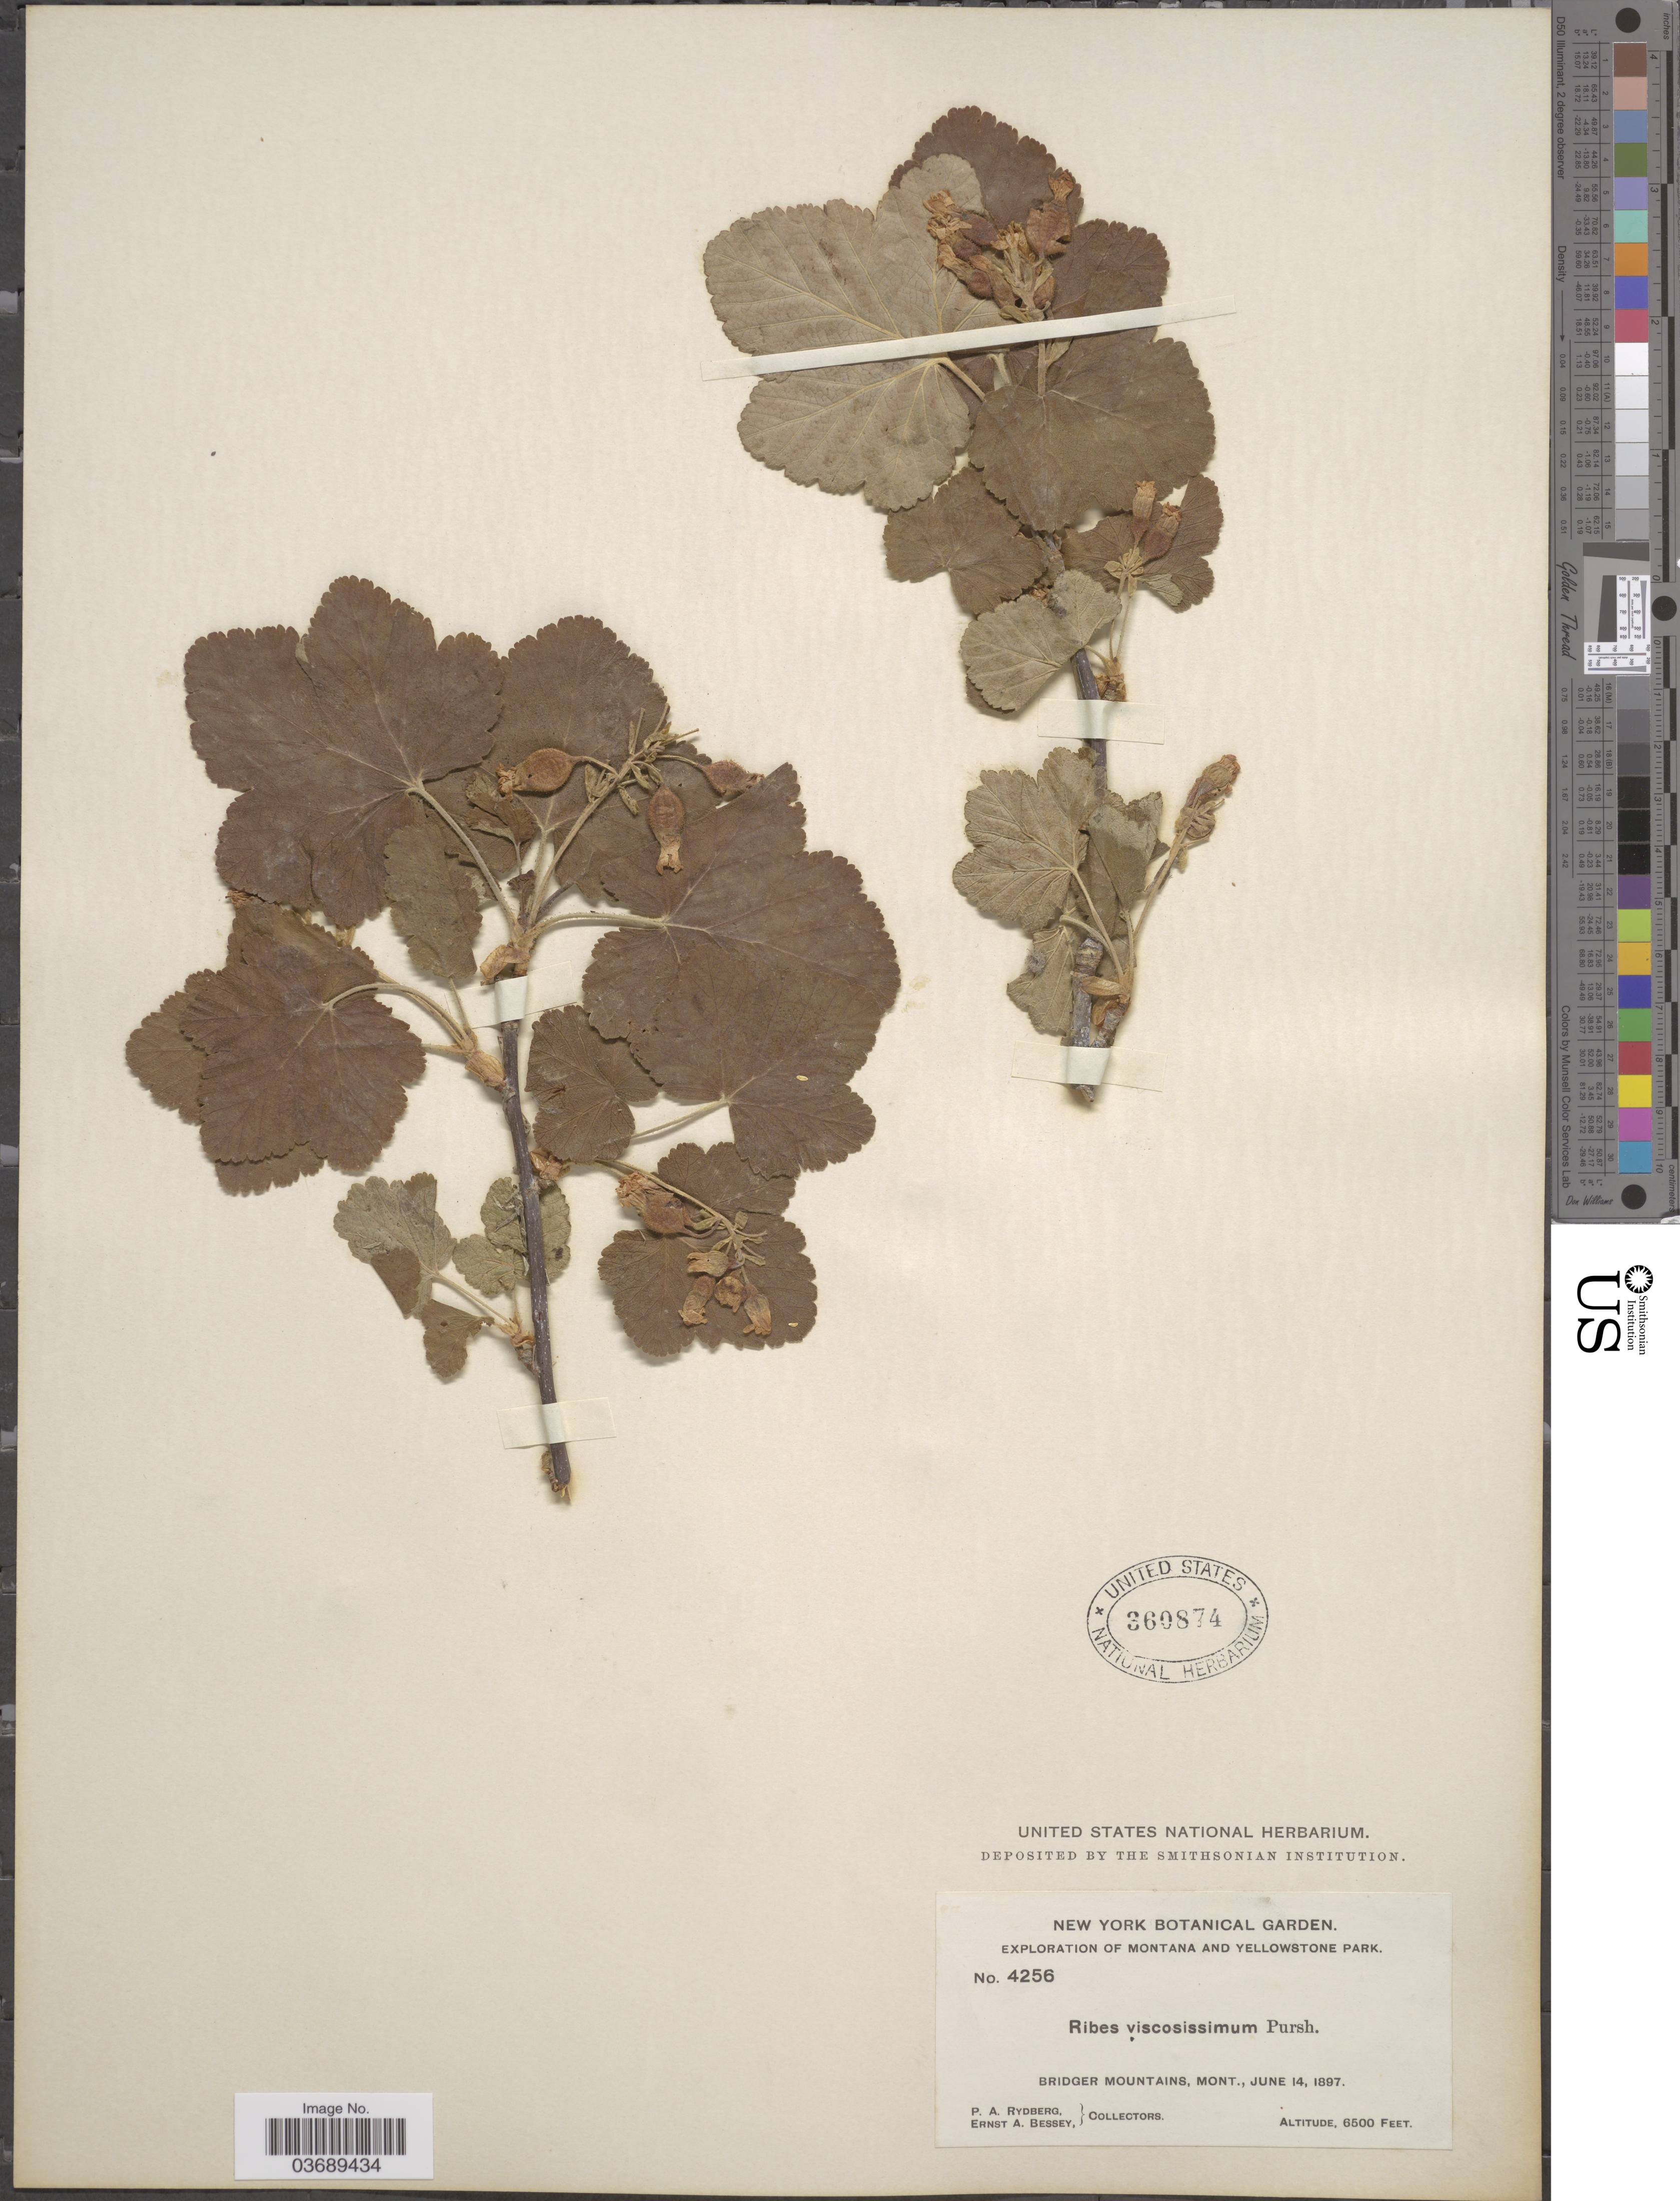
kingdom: Plantae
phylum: Tracheophyta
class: Magnoliopsida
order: Saxifragales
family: Grossulariaceae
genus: Ribes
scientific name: Ribes viscosissimum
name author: Pursh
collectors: P. A. Rydberg & E. A. Bessey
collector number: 4256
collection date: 1897-06-14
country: United States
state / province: Montana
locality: Bridger Mountains.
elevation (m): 1981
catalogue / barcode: US 360874